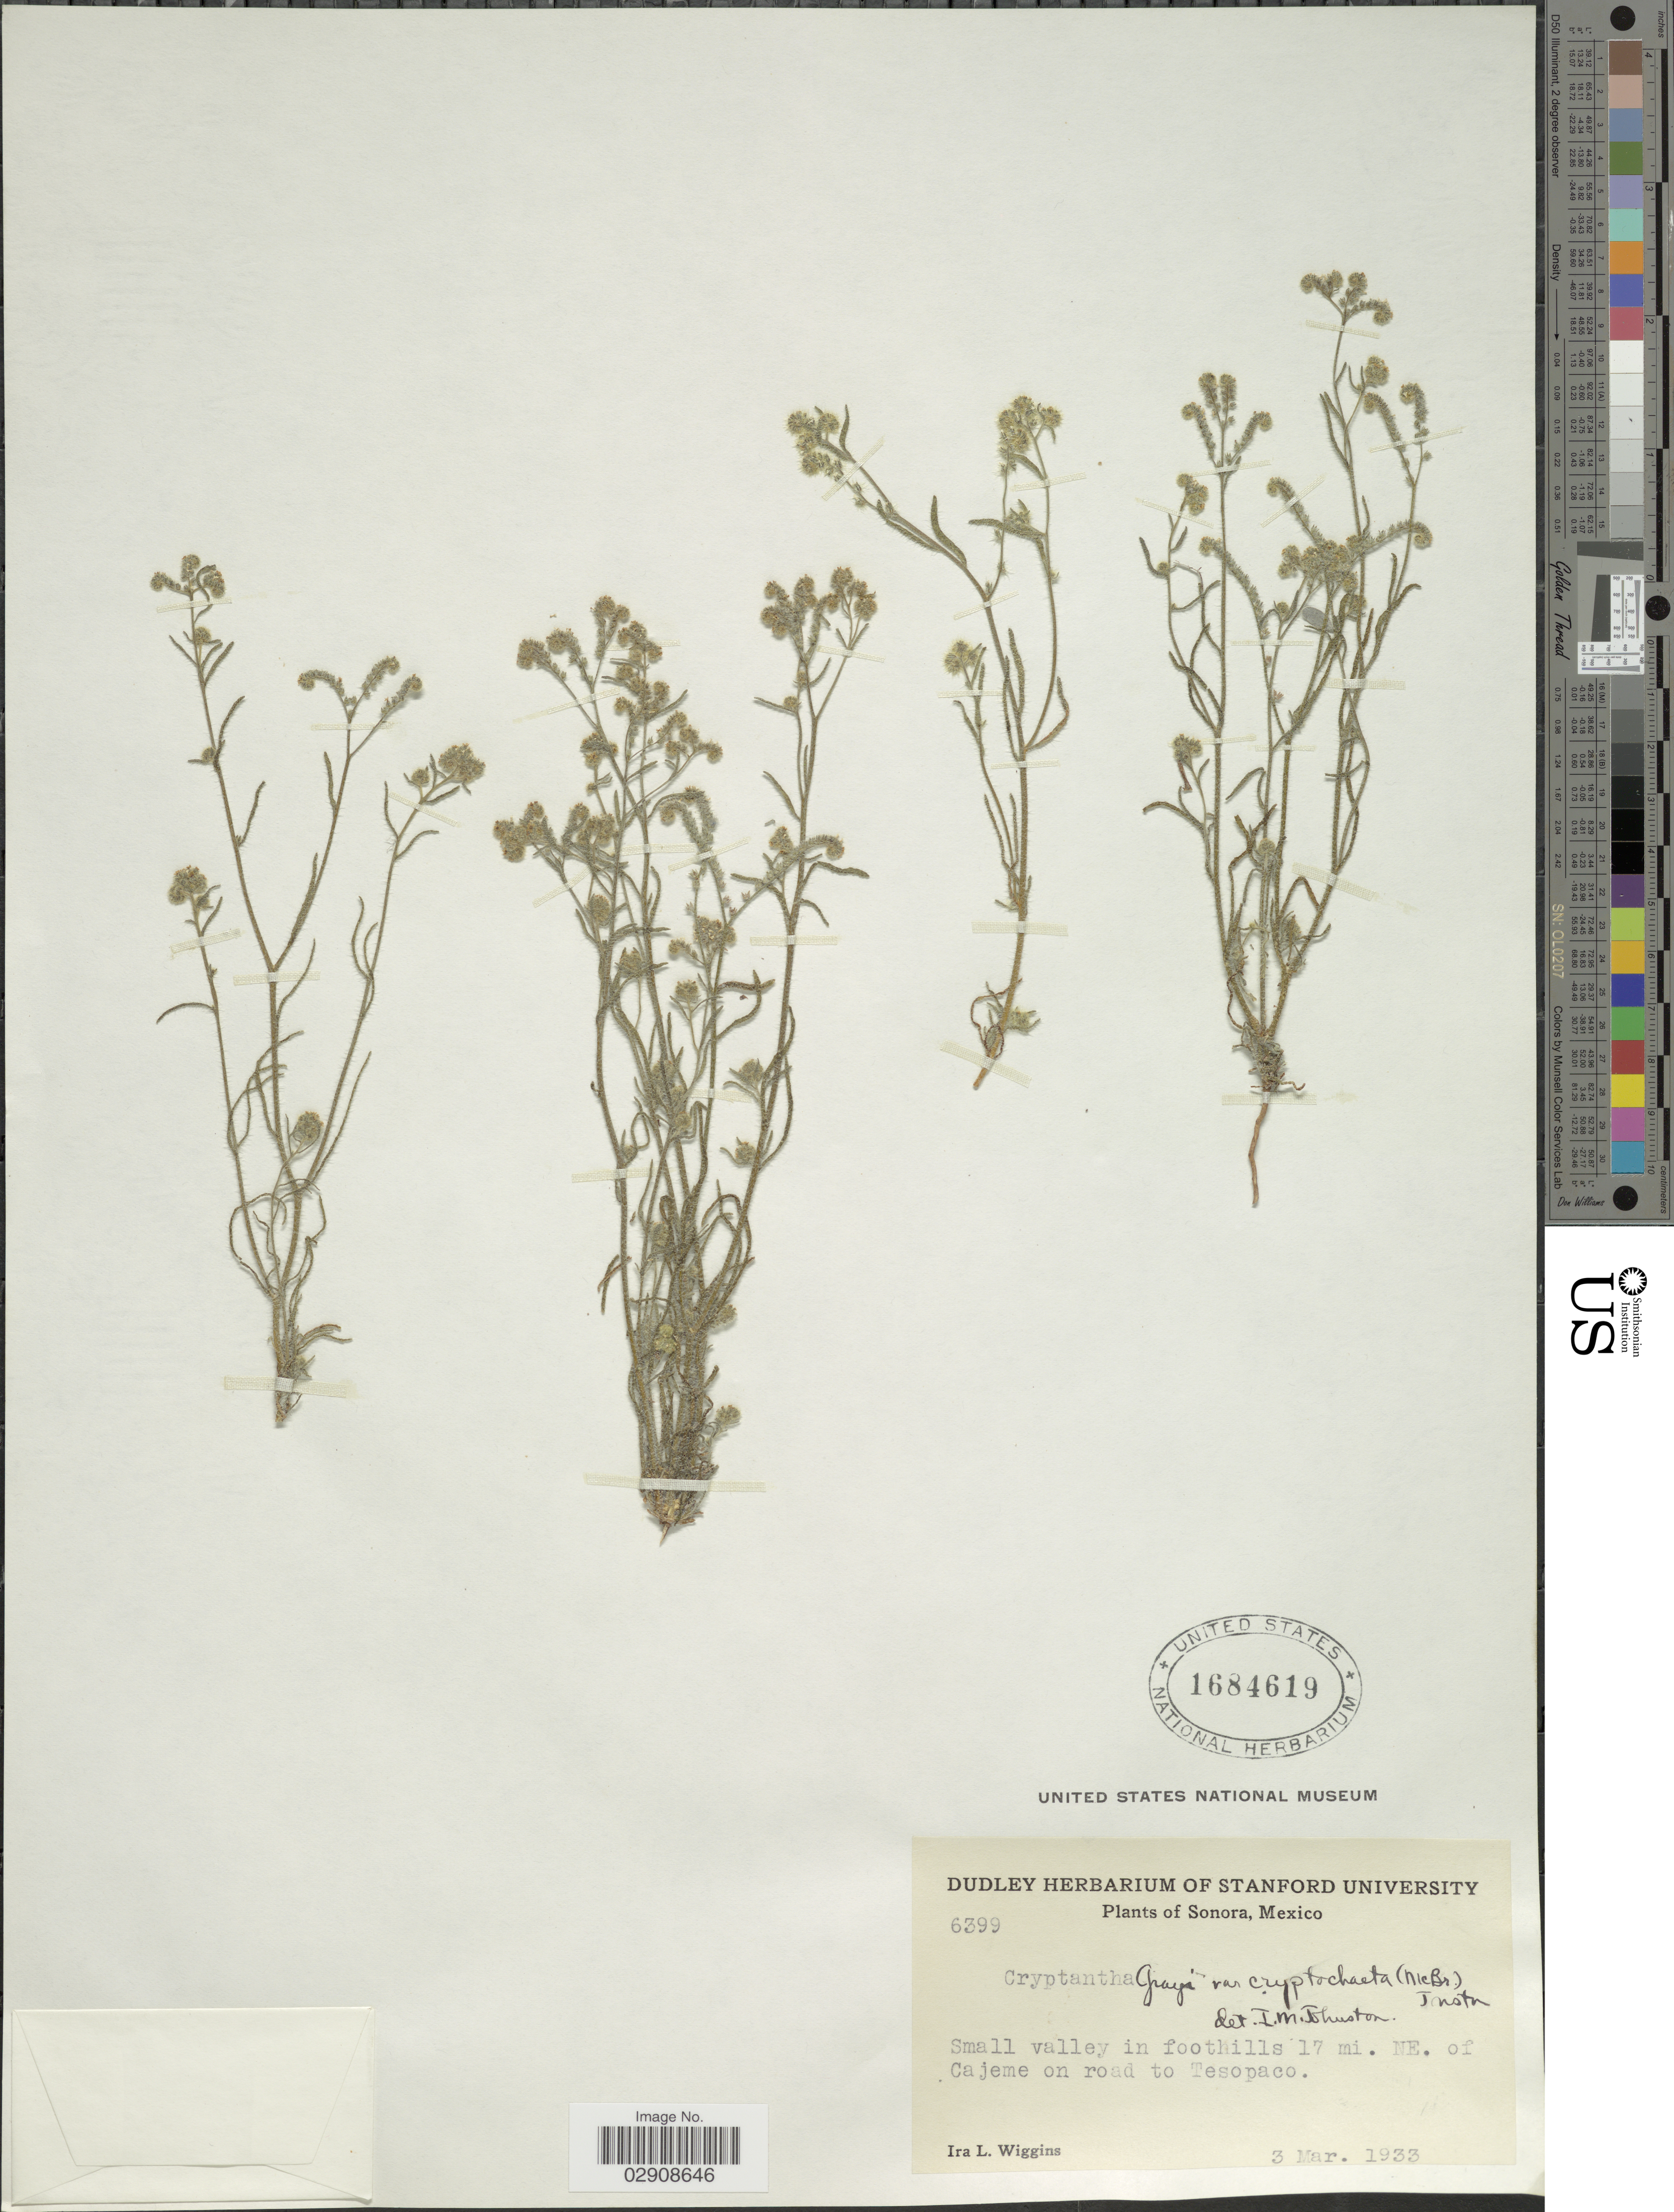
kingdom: Plantae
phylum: Tracheophyta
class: Magnoliopsida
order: Boraginales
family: Boraginaceae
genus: Cryptantha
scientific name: Cryptantha grayi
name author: (Vasey &) J.F. Macbr.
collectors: I. L. Wiggins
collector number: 6399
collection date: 1933-03-03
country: Mexico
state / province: Sonora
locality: Small valley in foothills 17 mi. NE. of Cajeme on road to Tesopaco.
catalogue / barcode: US 1684619